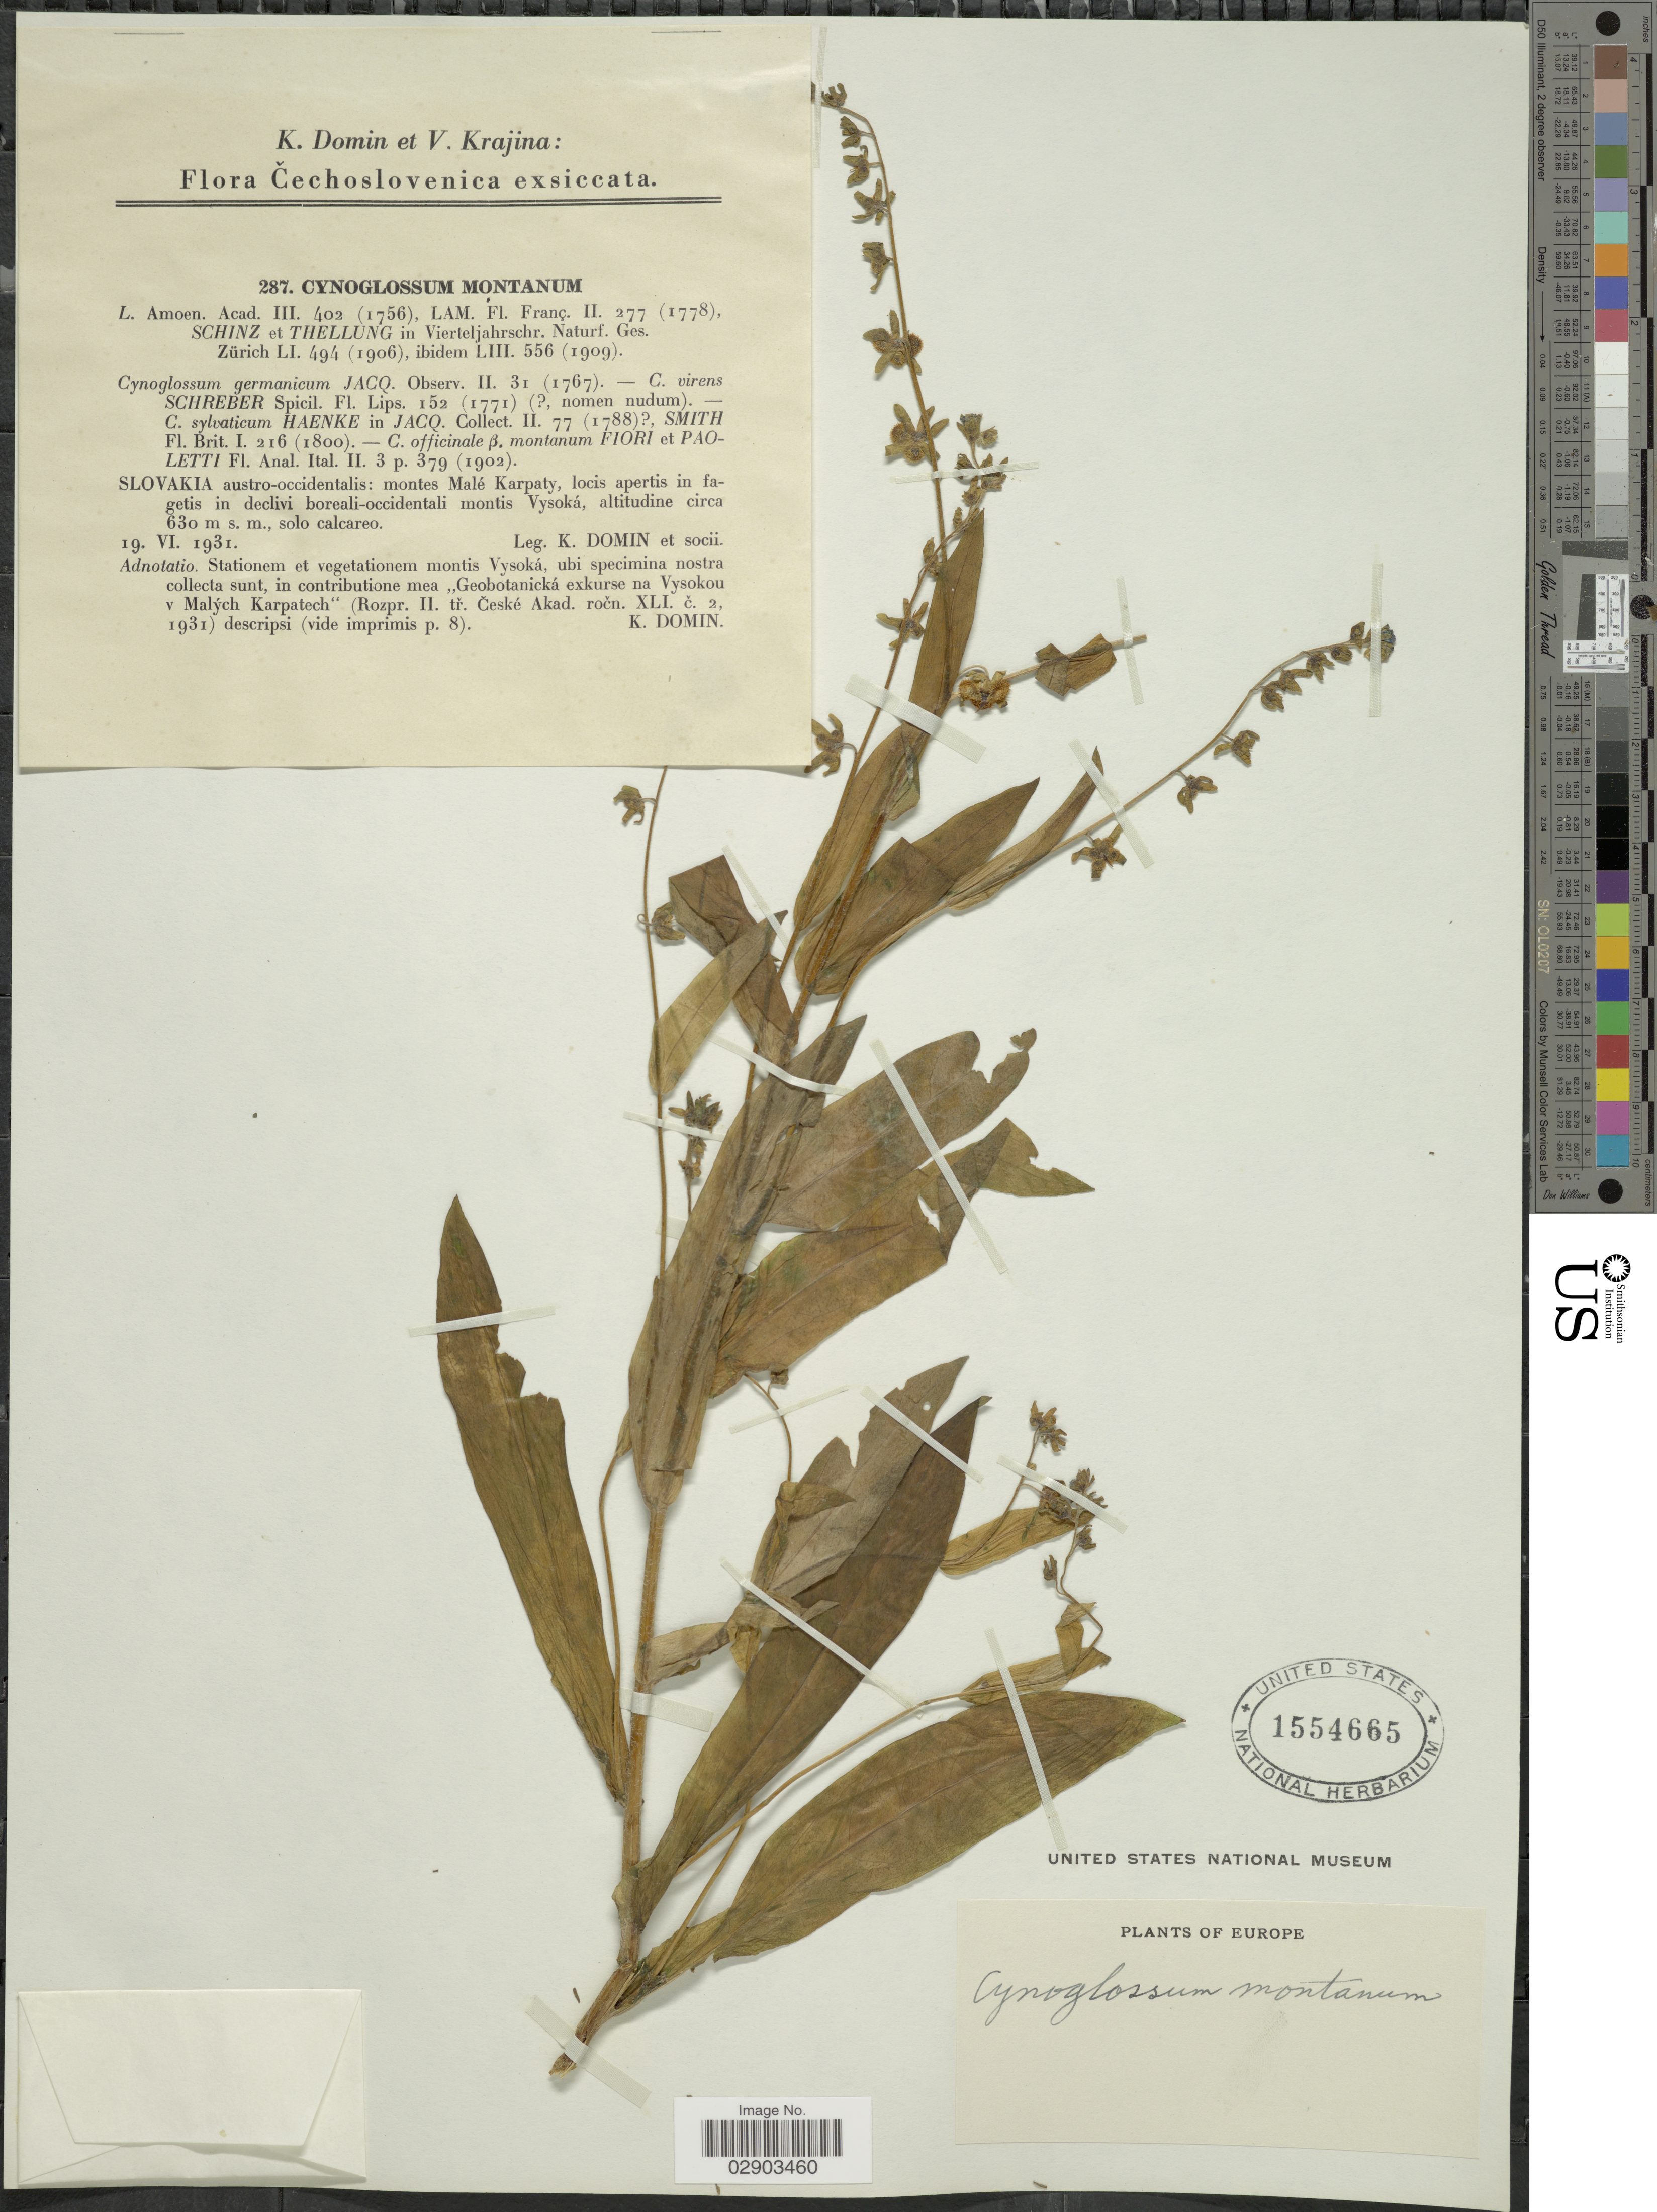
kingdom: Plantae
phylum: Tracheophyta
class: Magnoliopsida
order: Boraginales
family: Boraginaceae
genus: Cynoglossum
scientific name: Cynoglossum montanum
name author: L.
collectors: K. Domin & V. Krajina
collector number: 287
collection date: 1931-06-19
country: Slovakia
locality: Slovakia austro-occidentalis: montes Malé Karpaty, locis apertis in fagetis in declivi boreali-occidentali montis Vysoká.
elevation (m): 630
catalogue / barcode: US 1554665